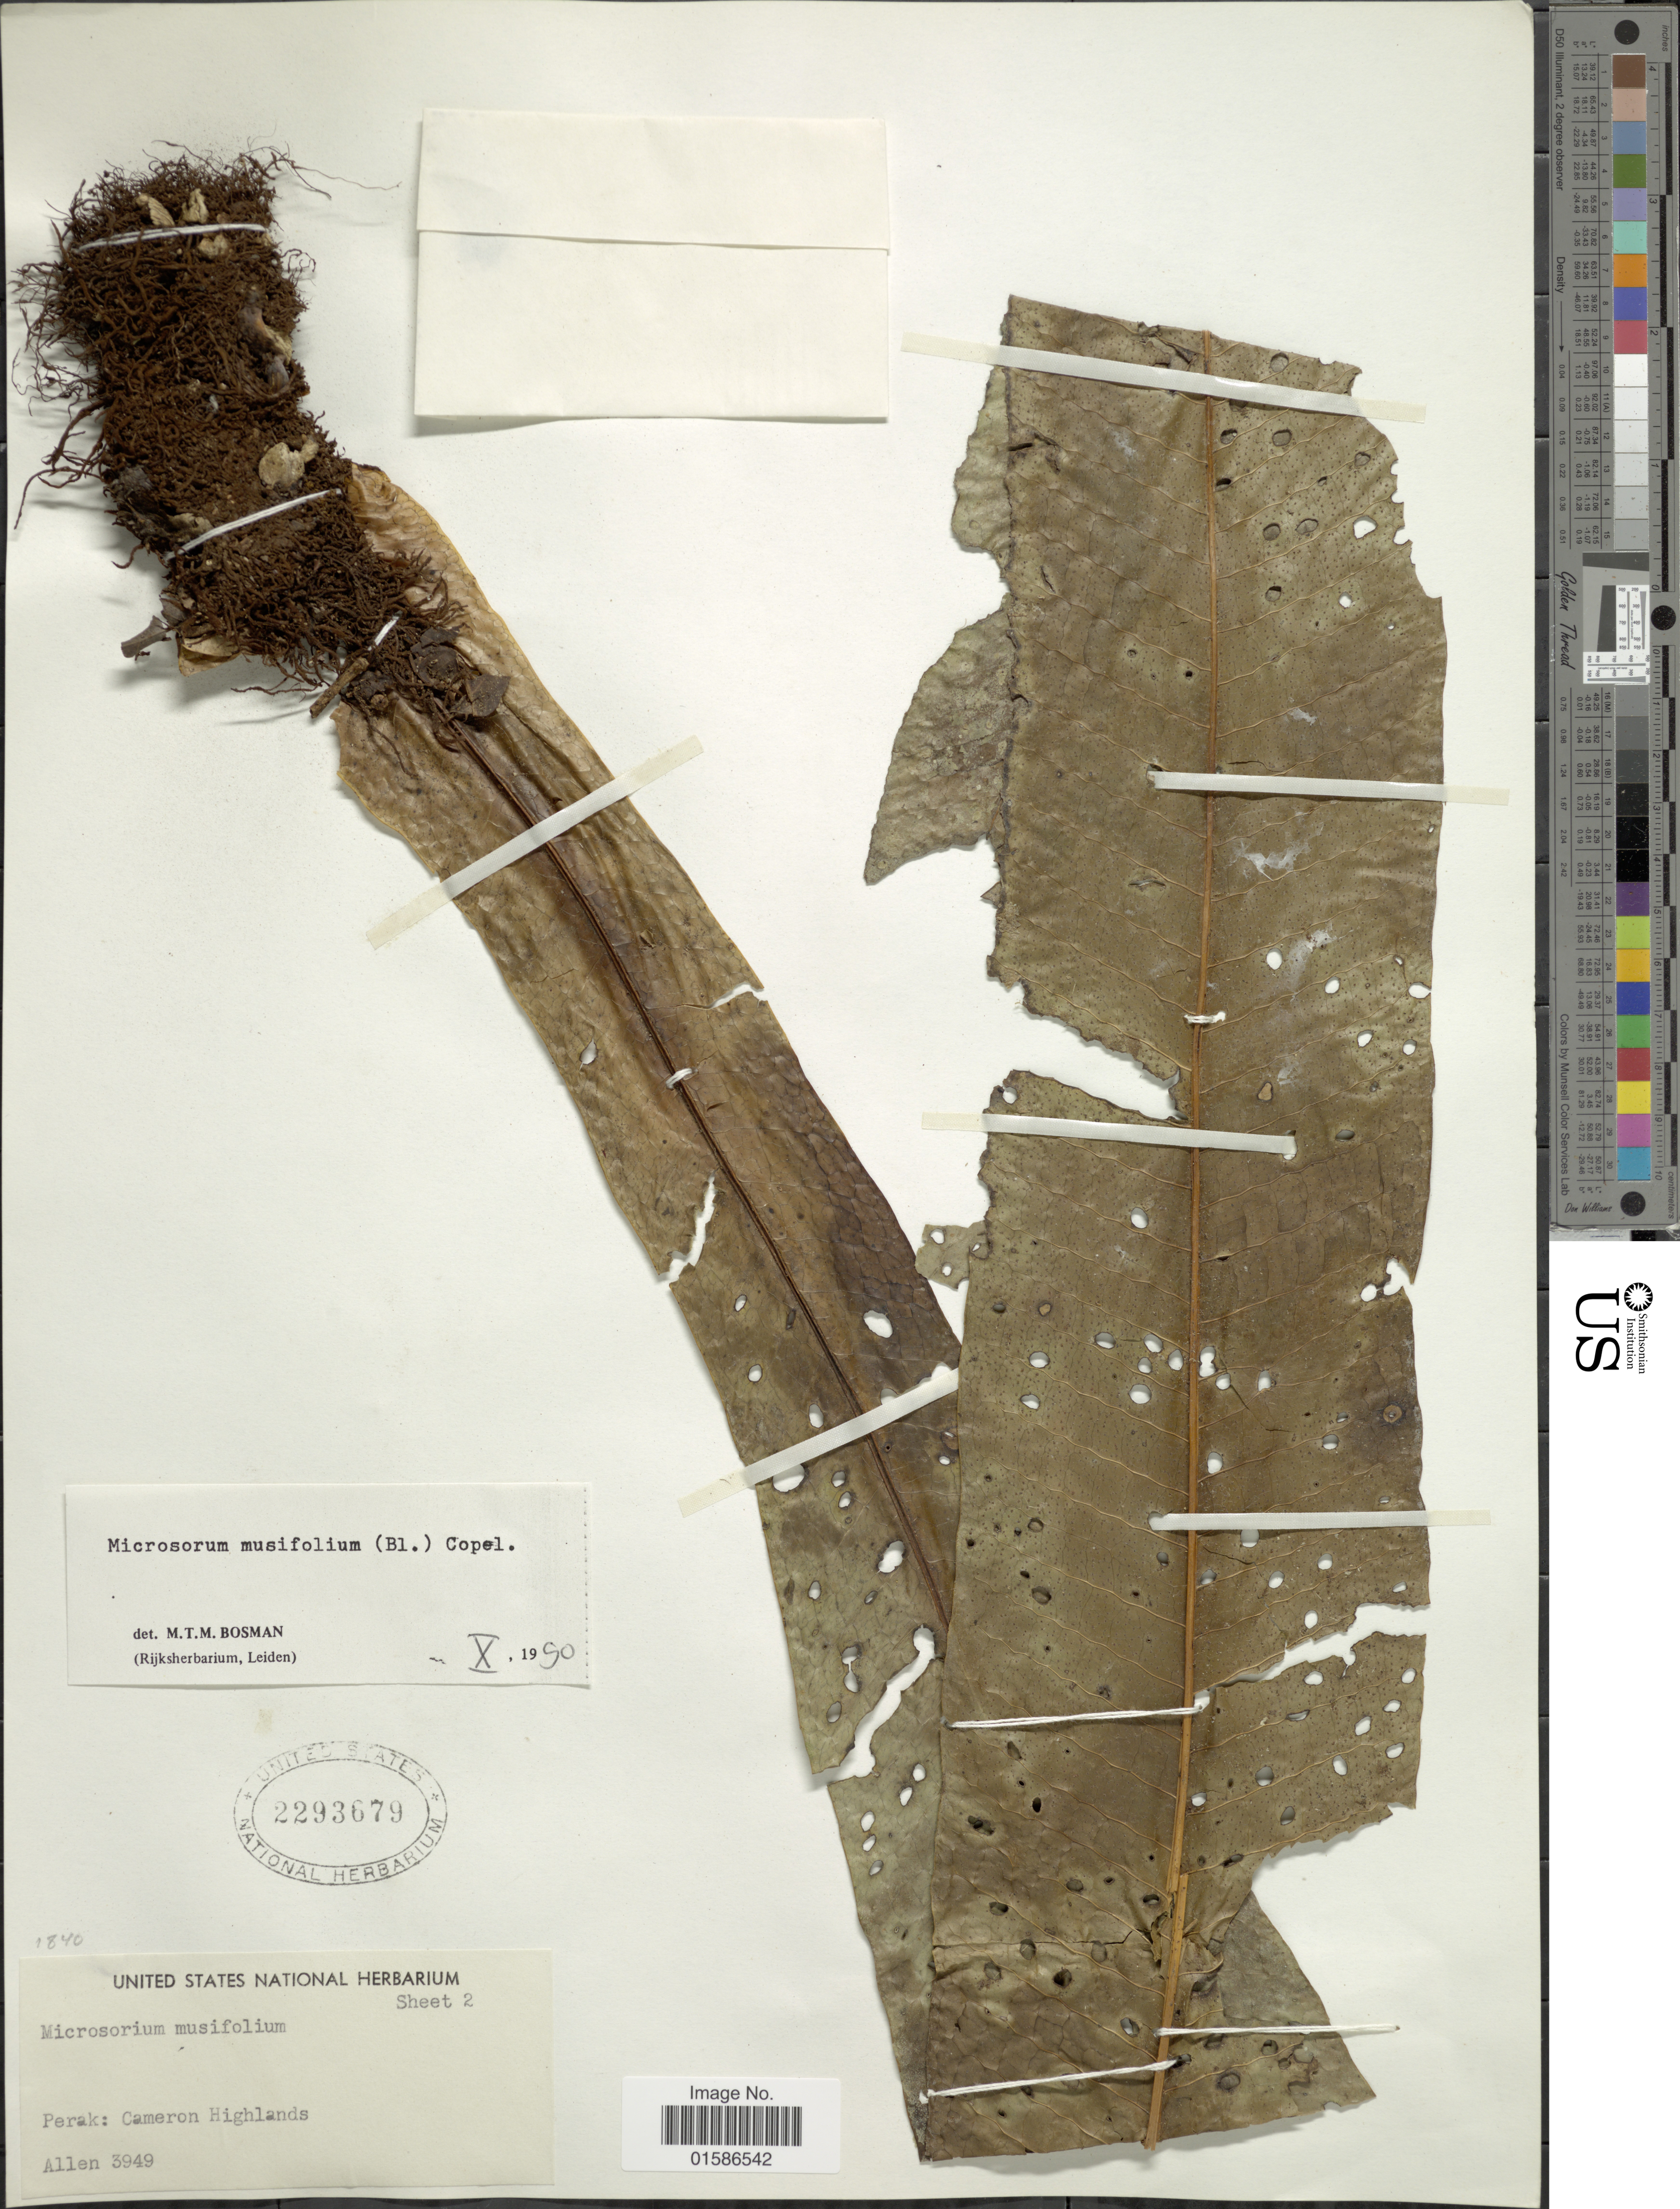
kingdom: Plantae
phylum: Tracheophyta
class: Polypodiopsida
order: Polypodiales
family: Polypodiaceae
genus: Microsorum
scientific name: Microsorum musifolium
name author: (Blume) Copel.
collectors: -- Allen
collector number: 3949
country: Malaysia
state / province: Perak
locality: Cameron Highlands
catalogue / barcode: US 2293679